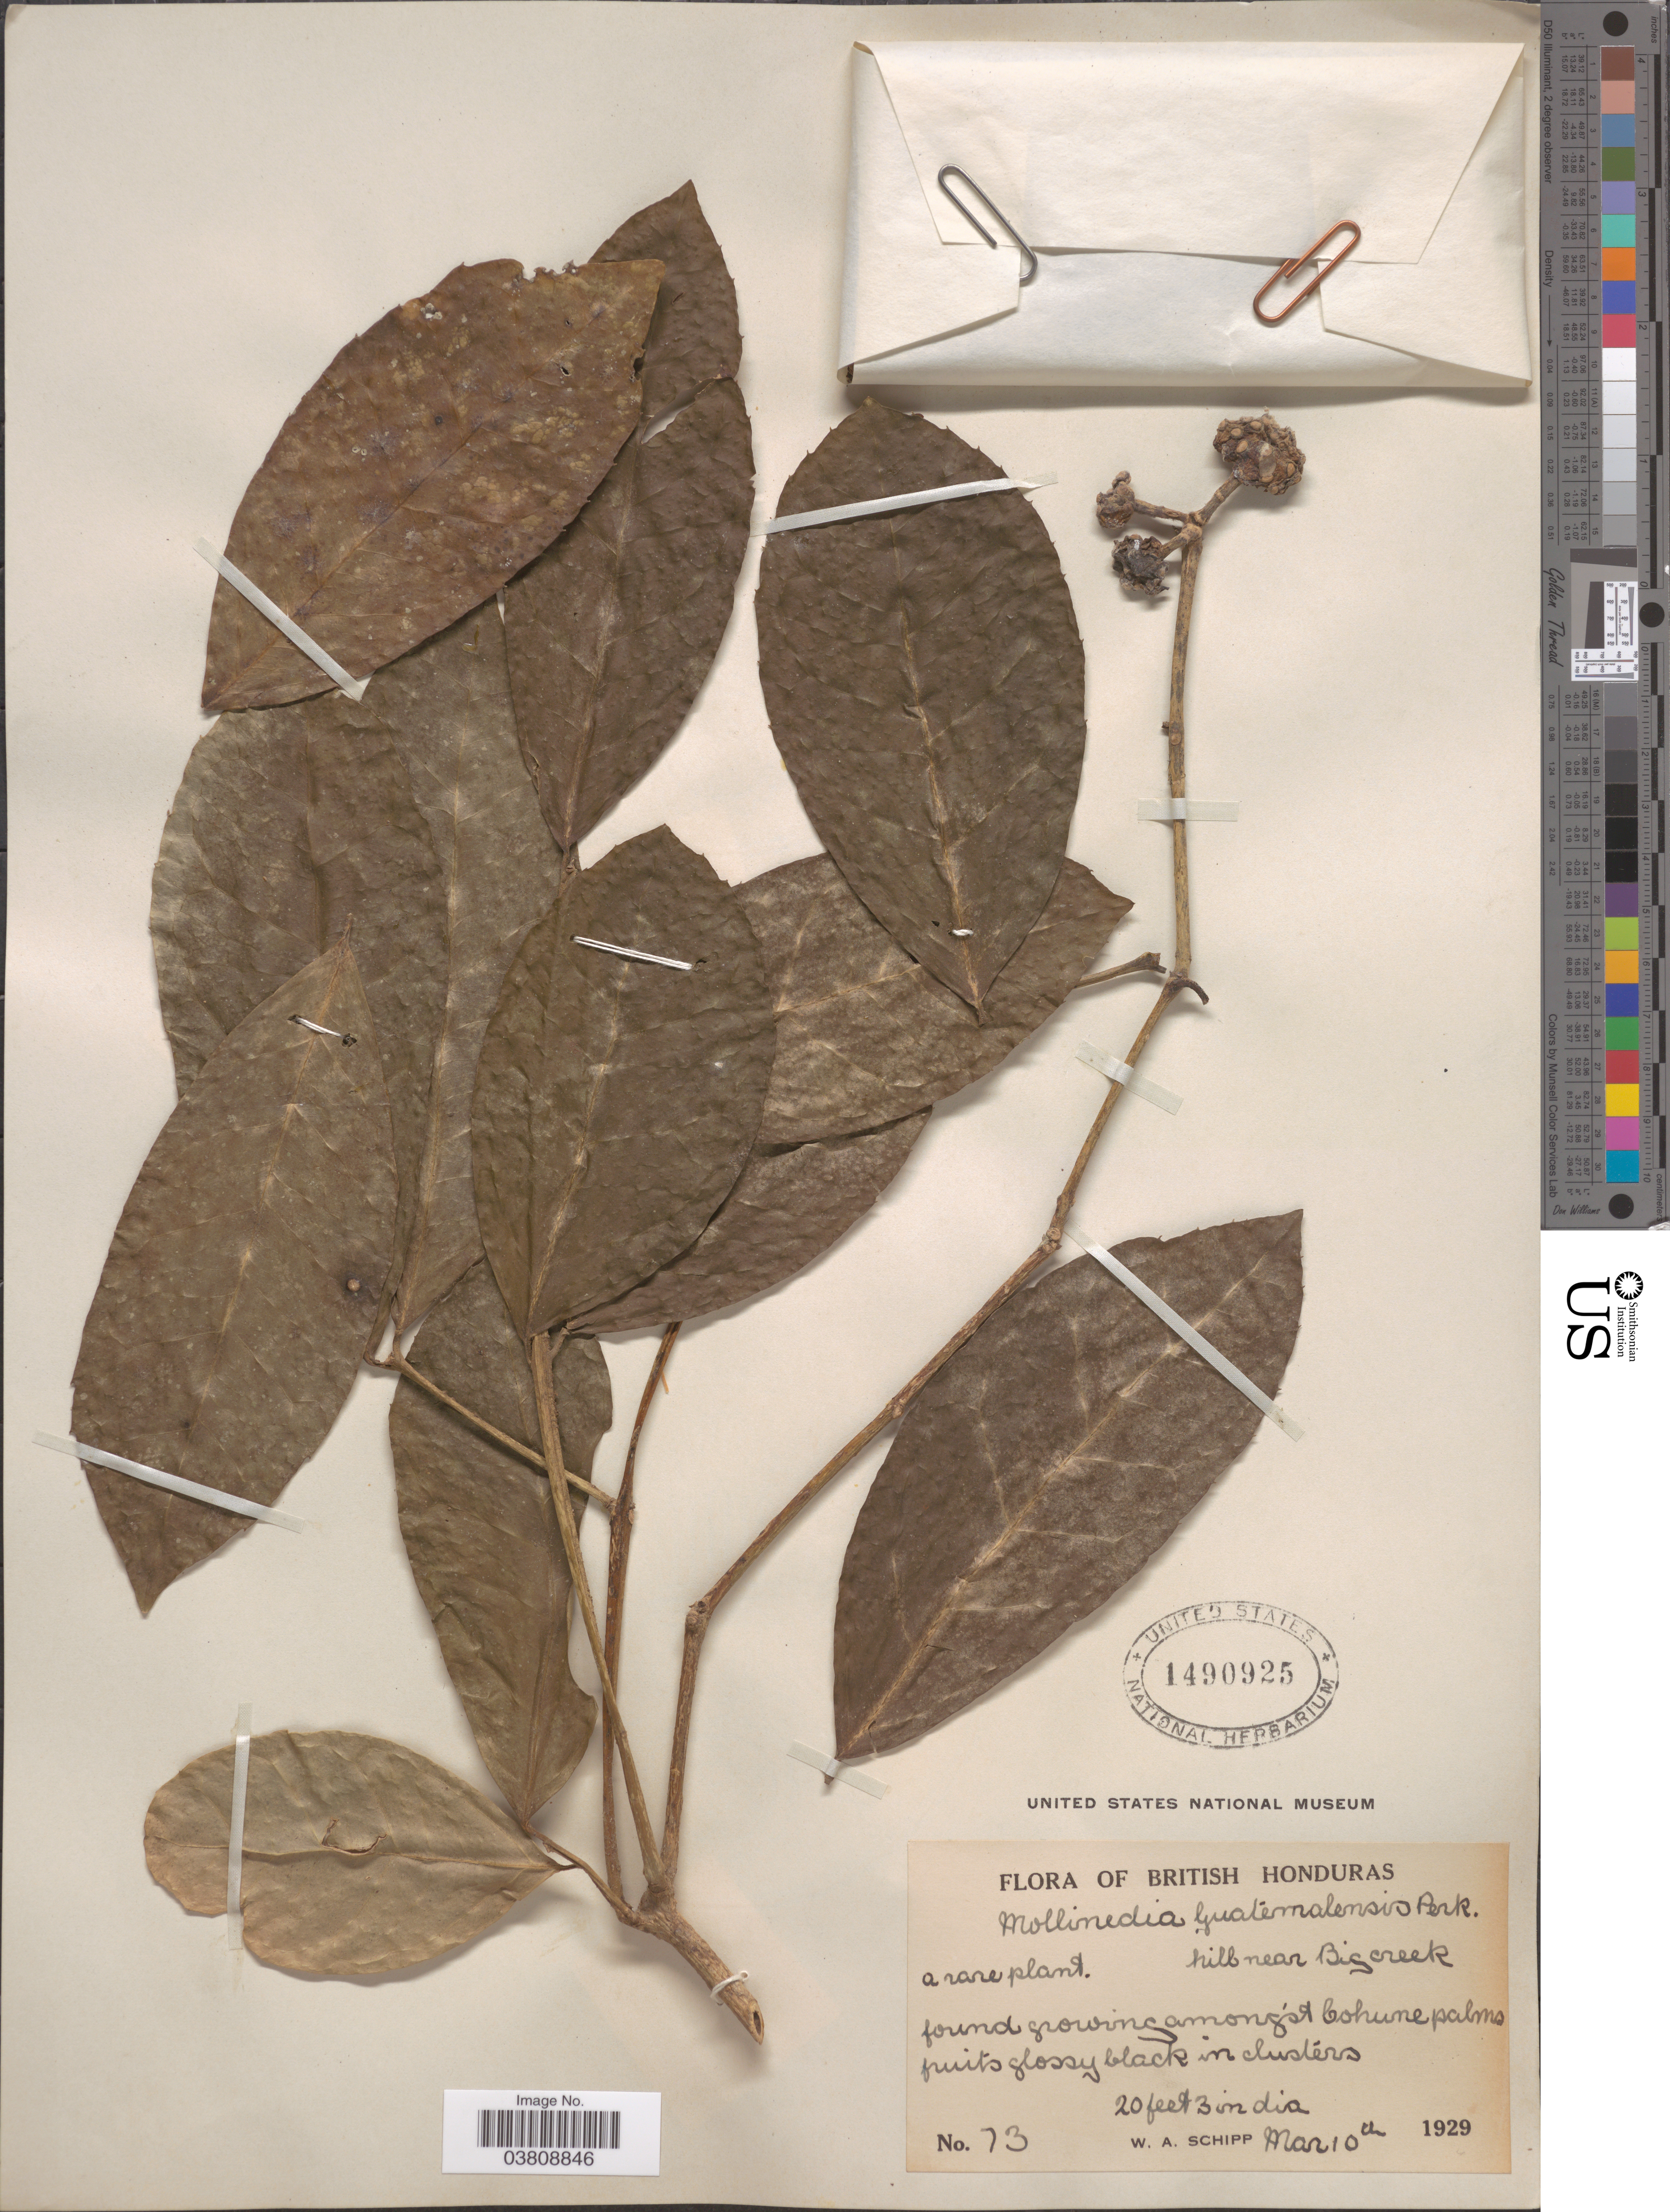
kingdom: Plantae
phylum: Tracheophyta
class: Magnoliopsida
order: Laurales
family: Monimiaceae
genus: Mollinedia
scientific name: Mollinedia guatemalensis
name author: Perkins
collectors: W. Schipp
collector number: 73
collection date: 1929-03-10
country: Belize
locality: British Honduras. Hill near Big creek.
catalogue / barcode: US 1490925